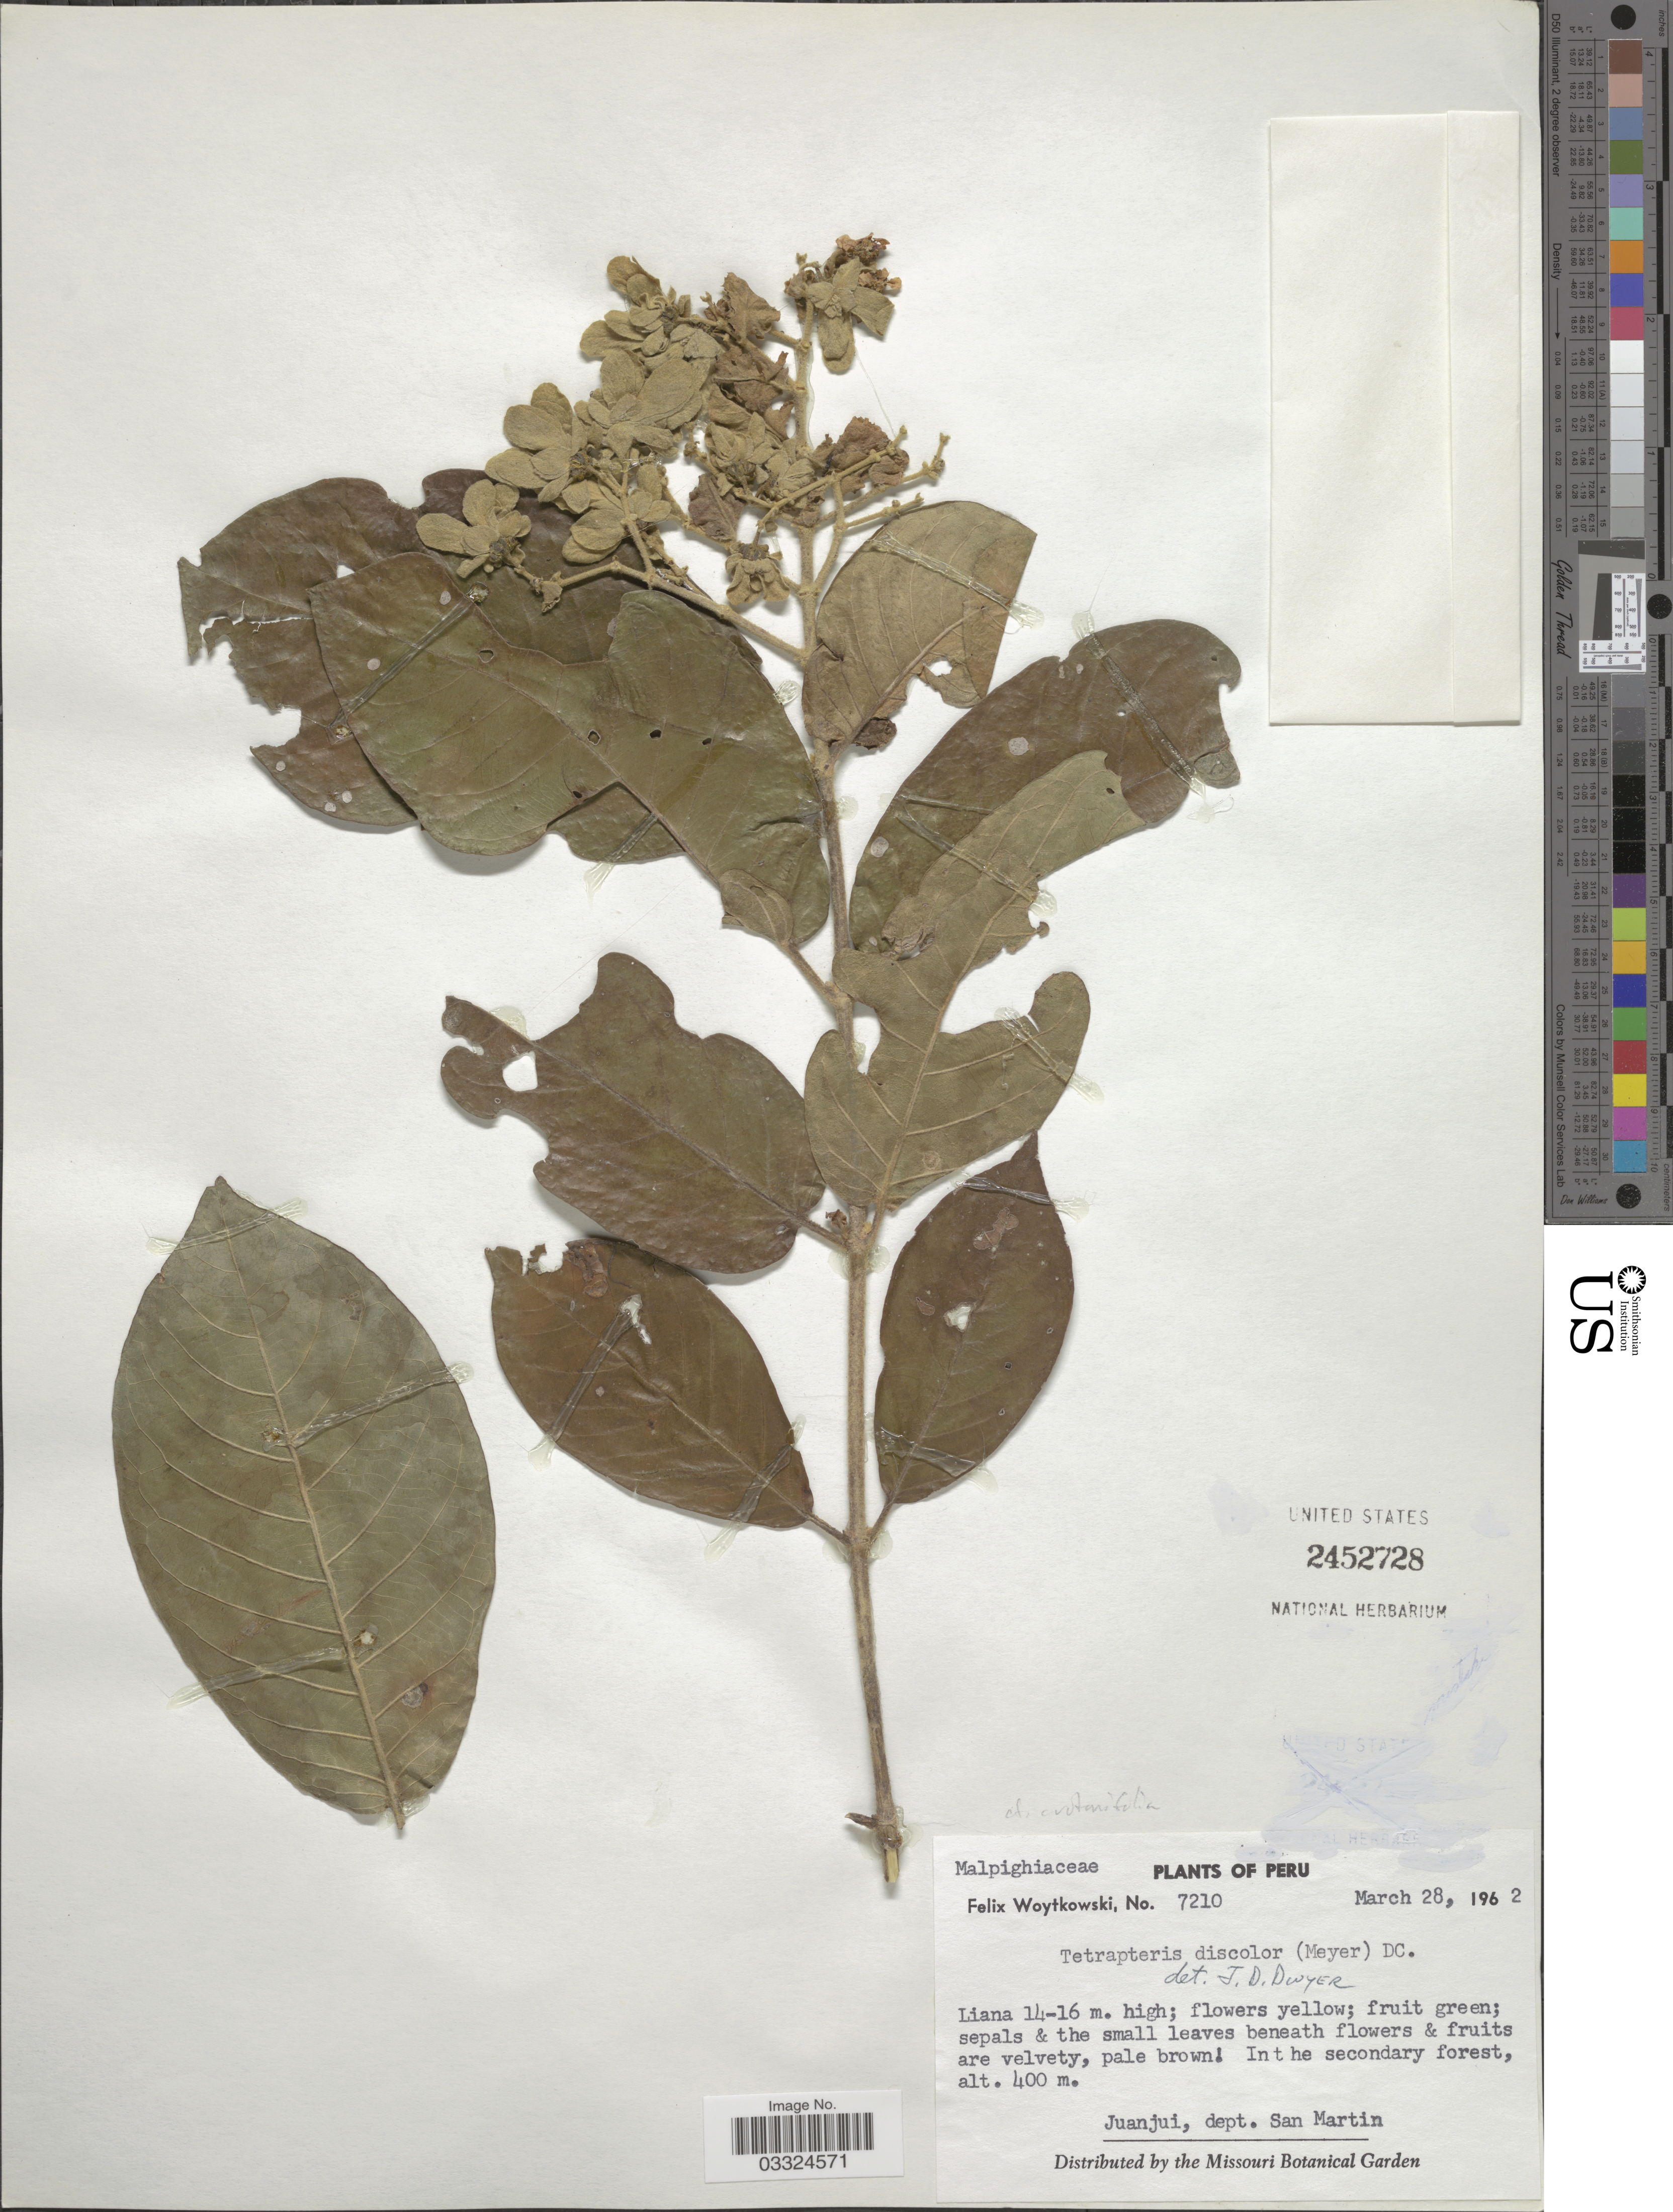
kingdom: Plantae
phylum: Tracheophyta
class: Magnoliopsida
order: Malpighiales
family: Malpighiaceae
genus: Tetrapterys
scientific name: Tetrapterys discolor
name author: (G. Mey.) DC.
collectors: F. Woytkowski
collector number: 7210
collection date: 1962-03-28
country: Peru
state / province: San Martín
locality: Juanjui, dept. San Martin.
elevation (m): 400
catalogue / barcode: US 2452728